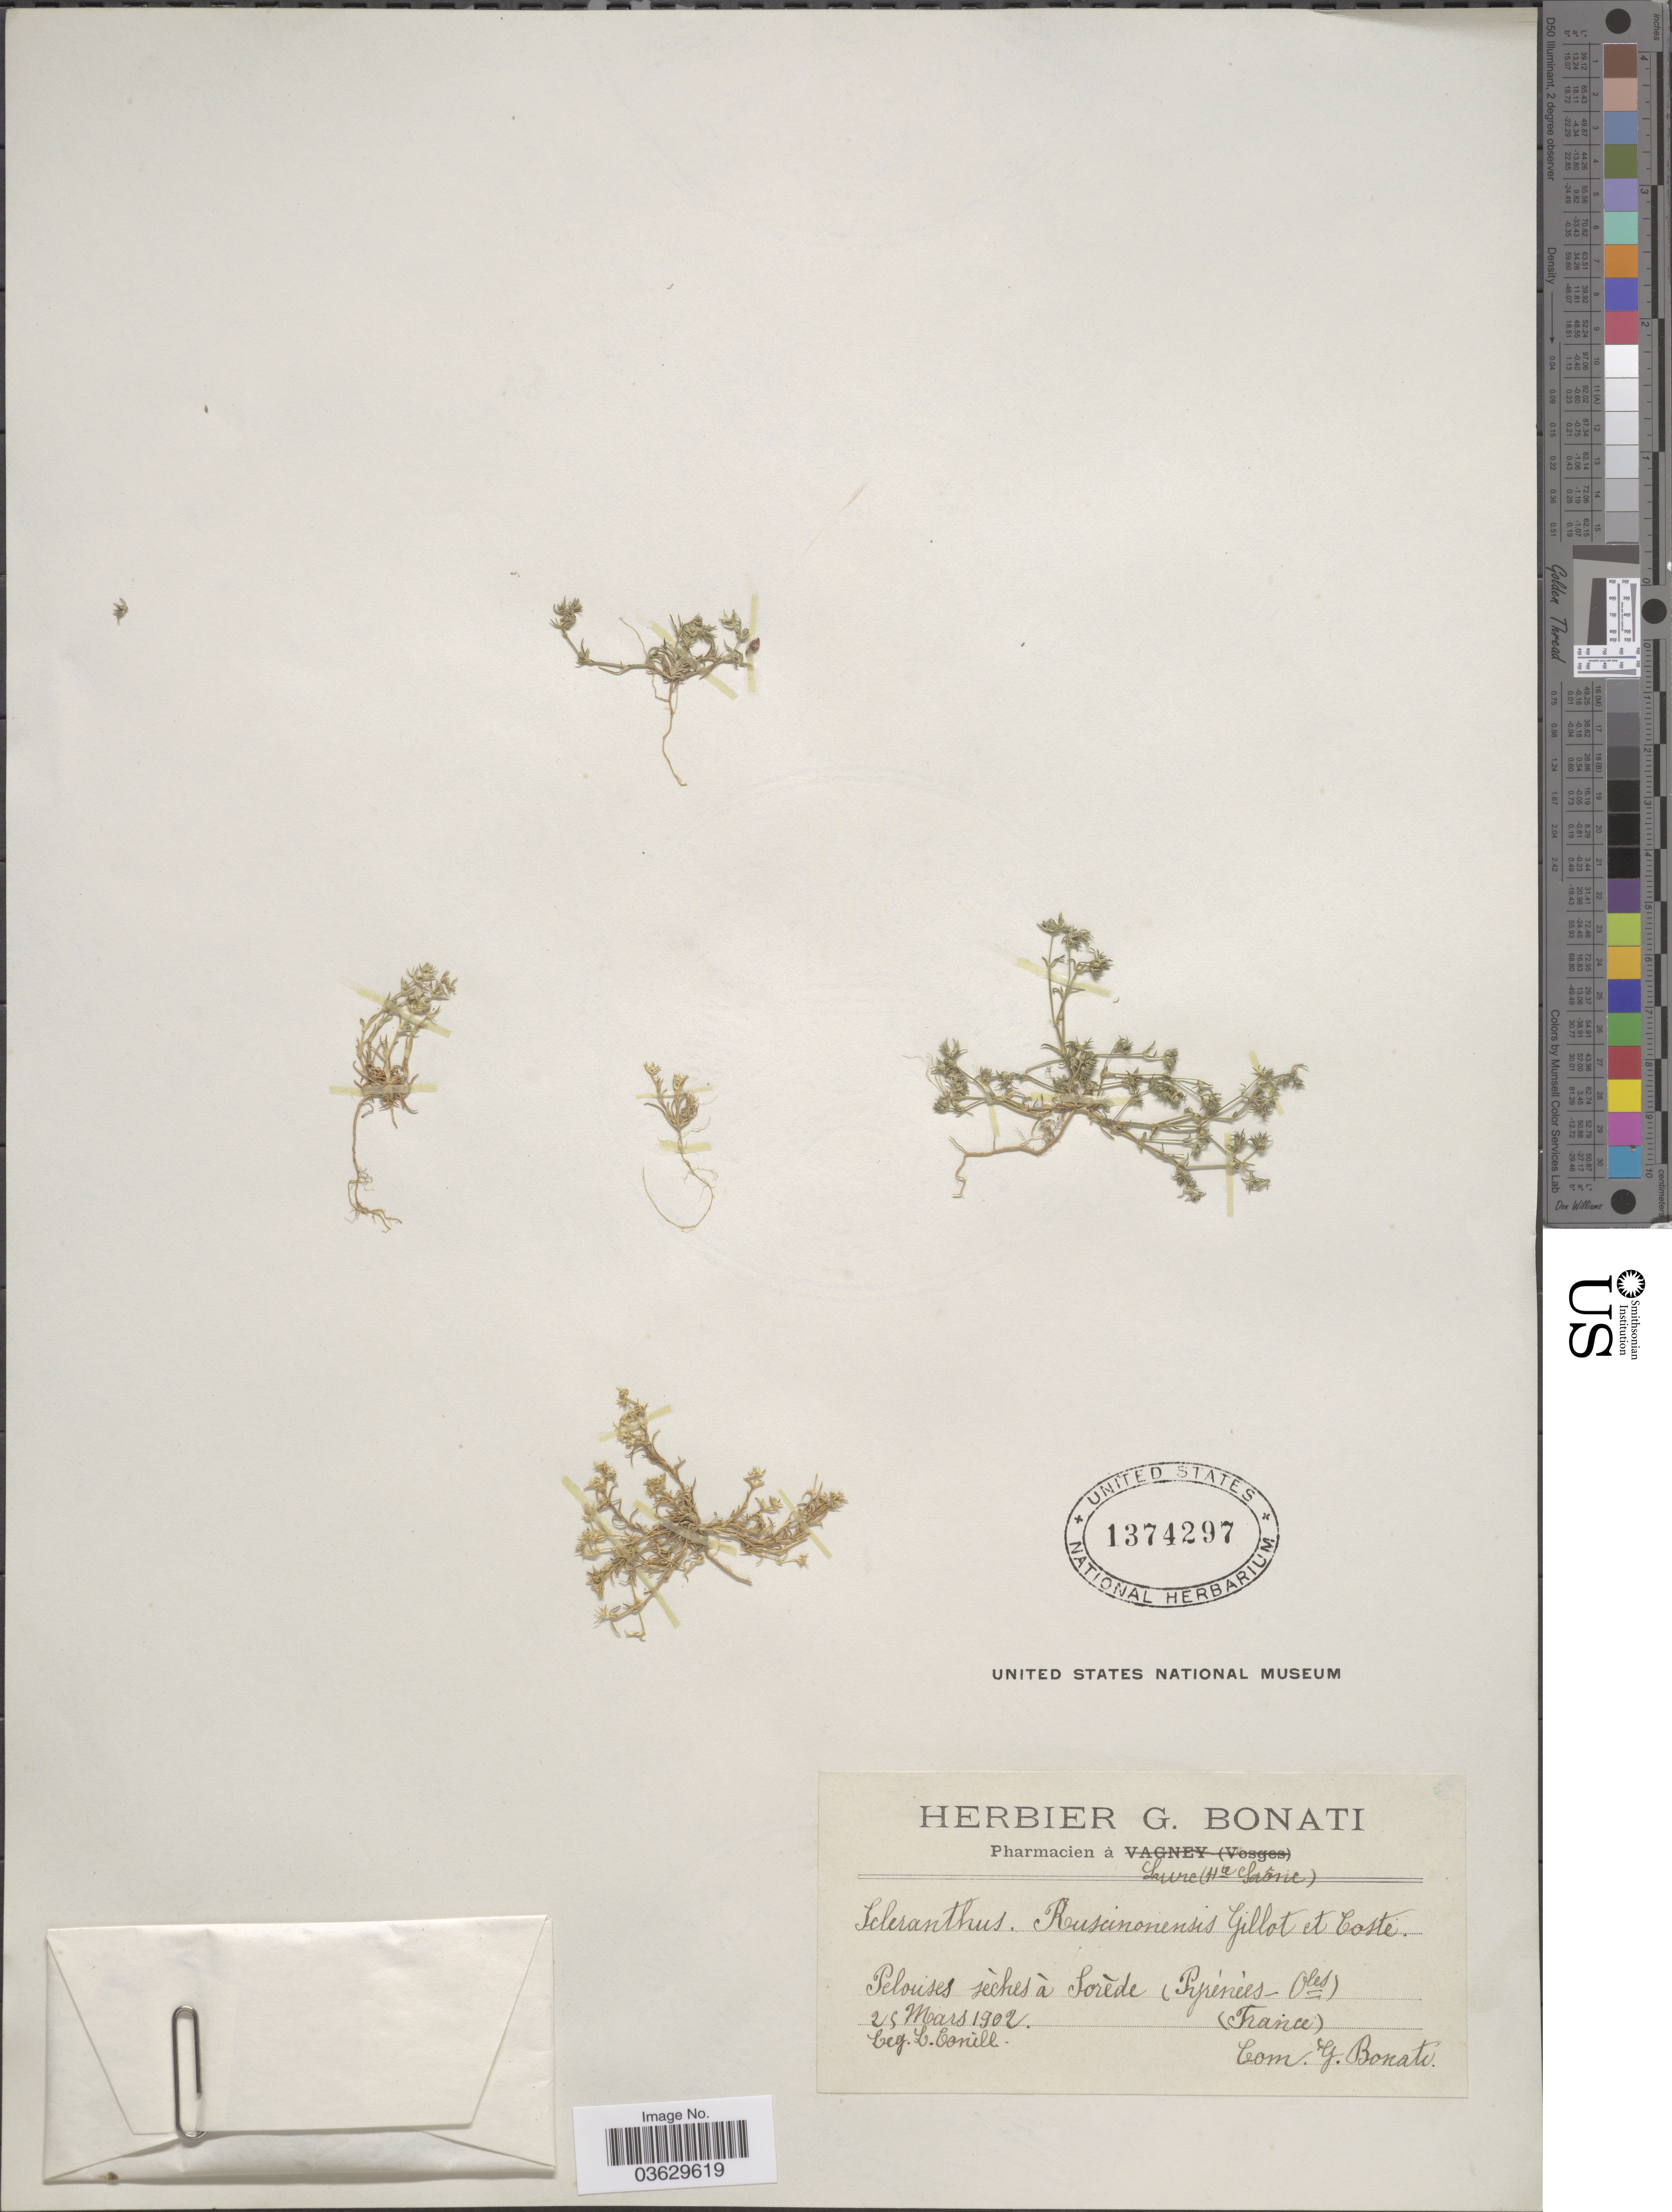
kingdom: Plantae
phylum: Tracheophyta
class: Magnoliopsida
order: Caryophyllales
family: Caryophyllaceae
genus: Scleranthus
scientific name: Scleranthus ruscinonensis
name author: Rossler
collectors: Conill, L.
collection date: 1902-03-25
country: France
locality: Pelouses sèches à Sorède (Pyrènèes-Oles).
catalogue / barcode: US 1374297